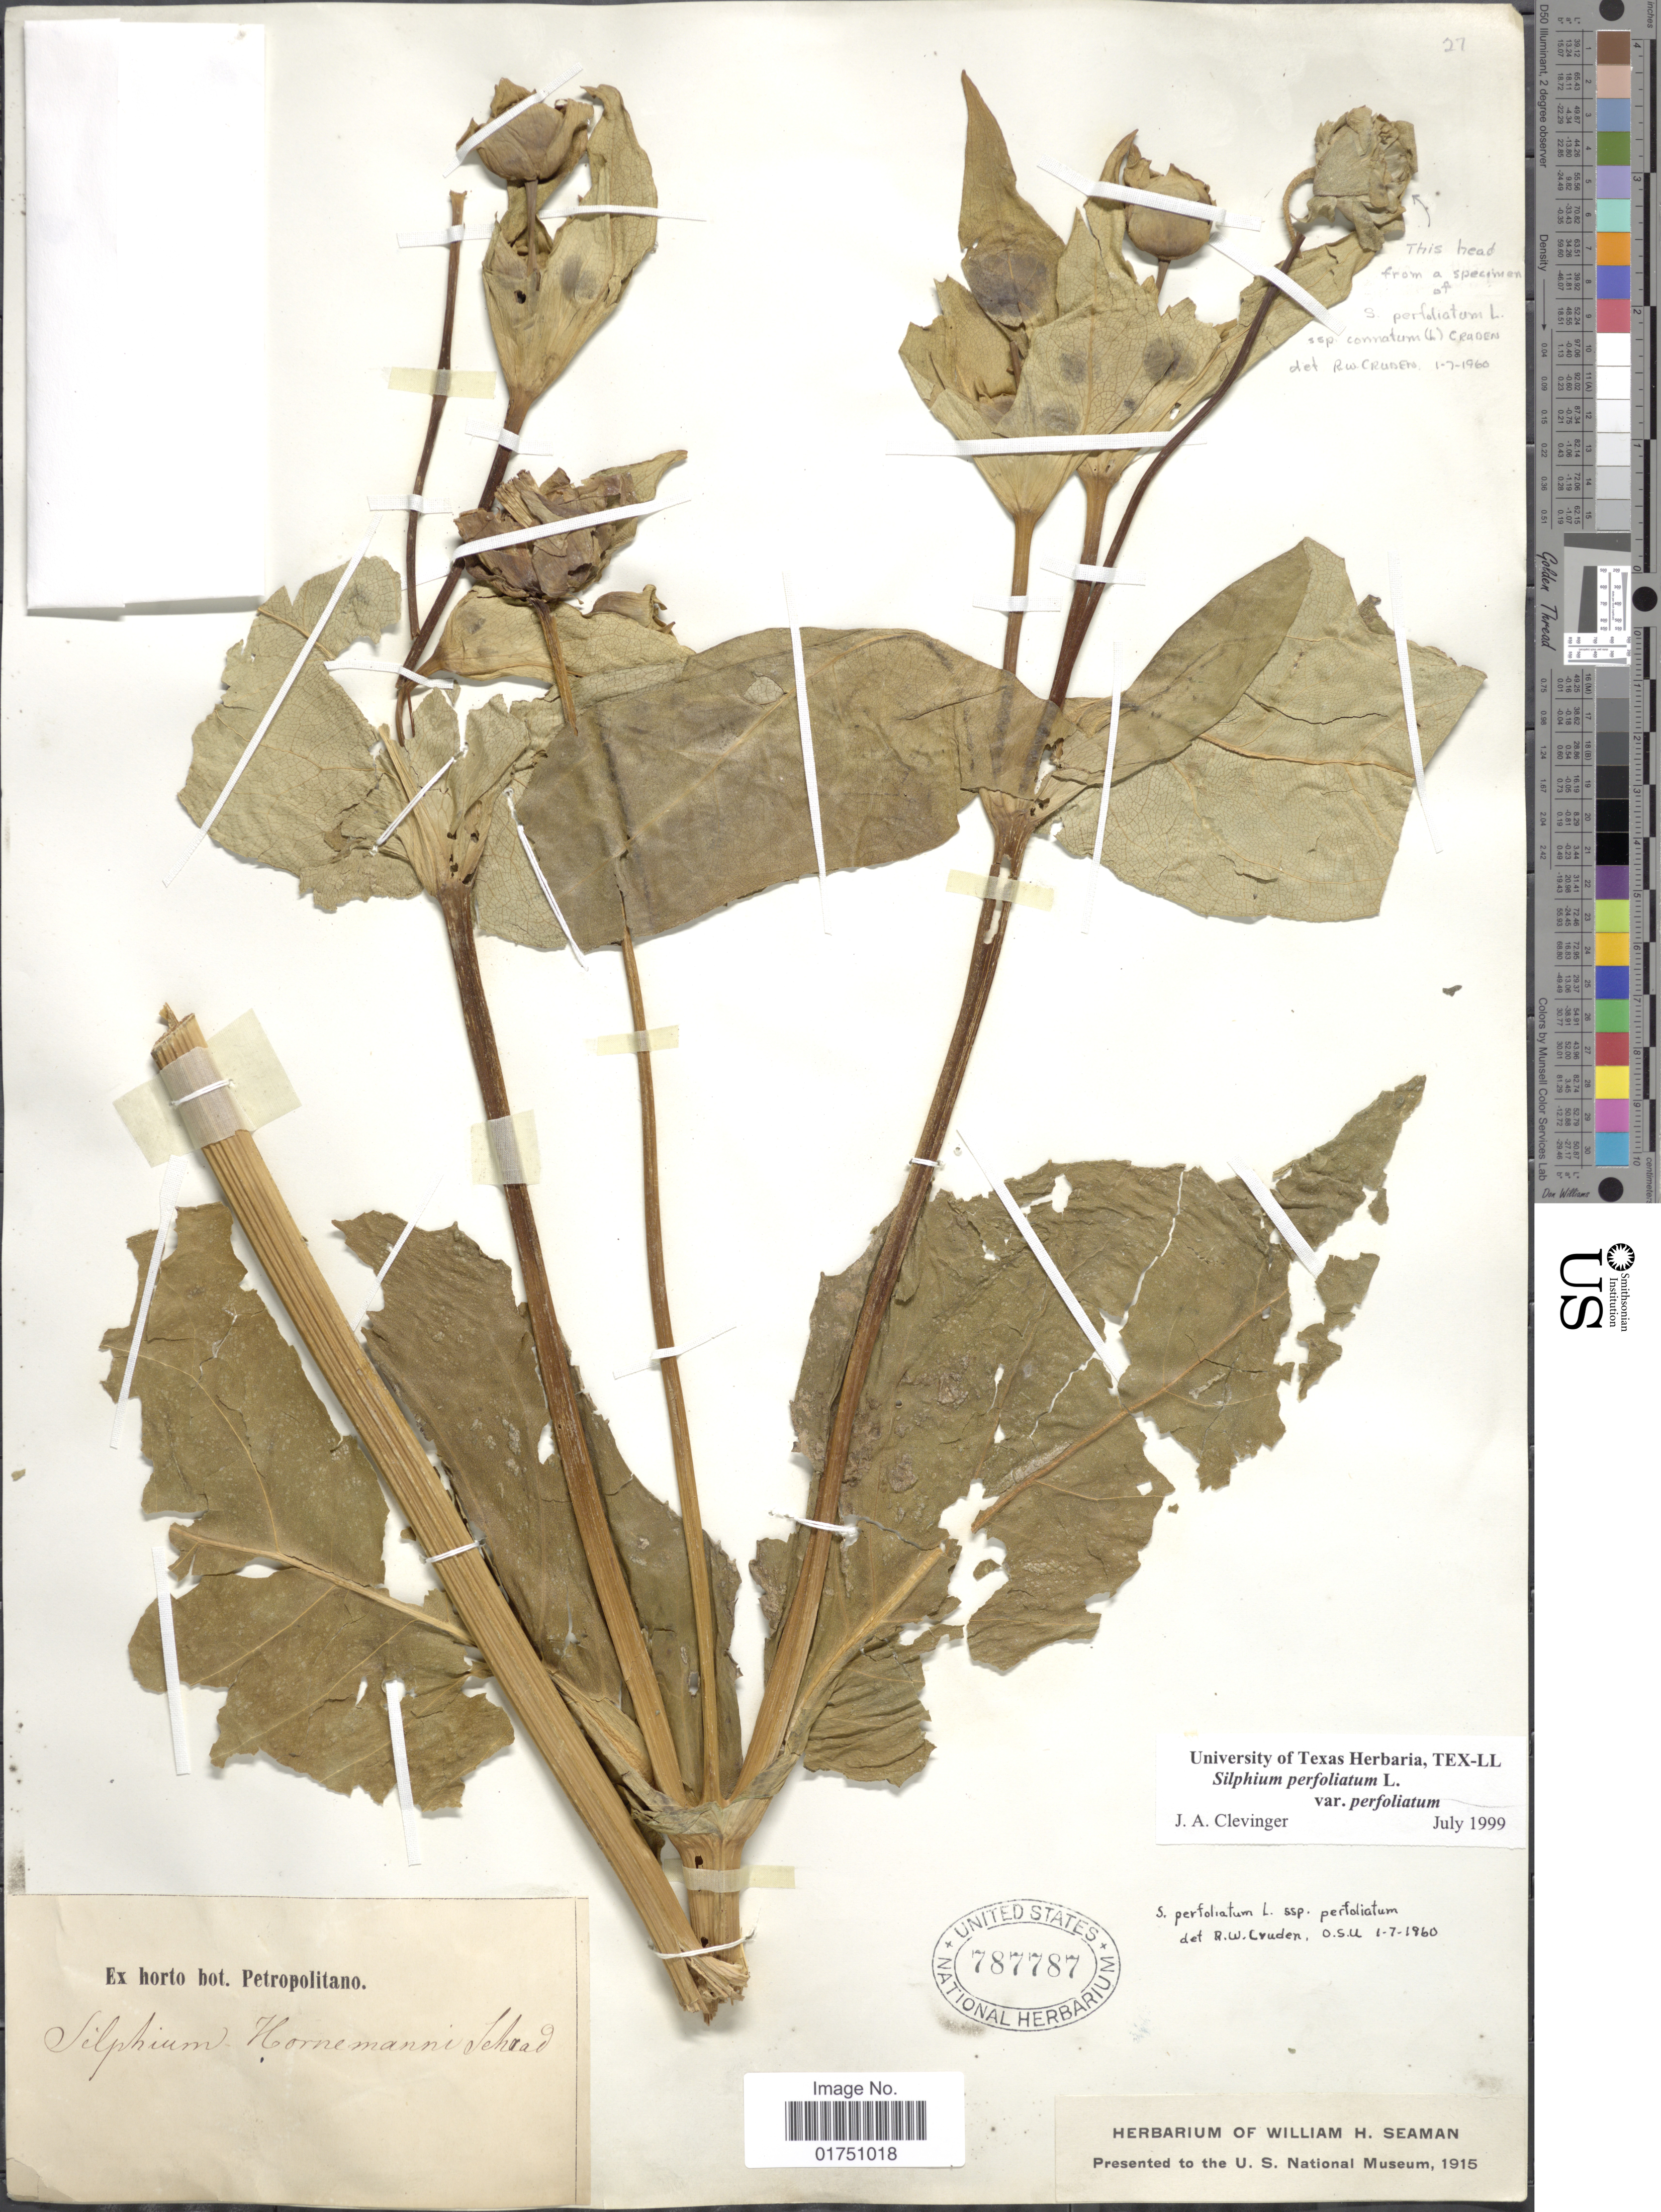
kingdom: Plantae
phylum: Tracheophyta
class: Magnoliopsida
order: Asterales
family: Asteraceae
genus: Silphium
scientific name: Silphium perfoliatum var. perfoliatum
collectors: ex Horto Bot. Petropolitano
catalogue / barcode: US 787787